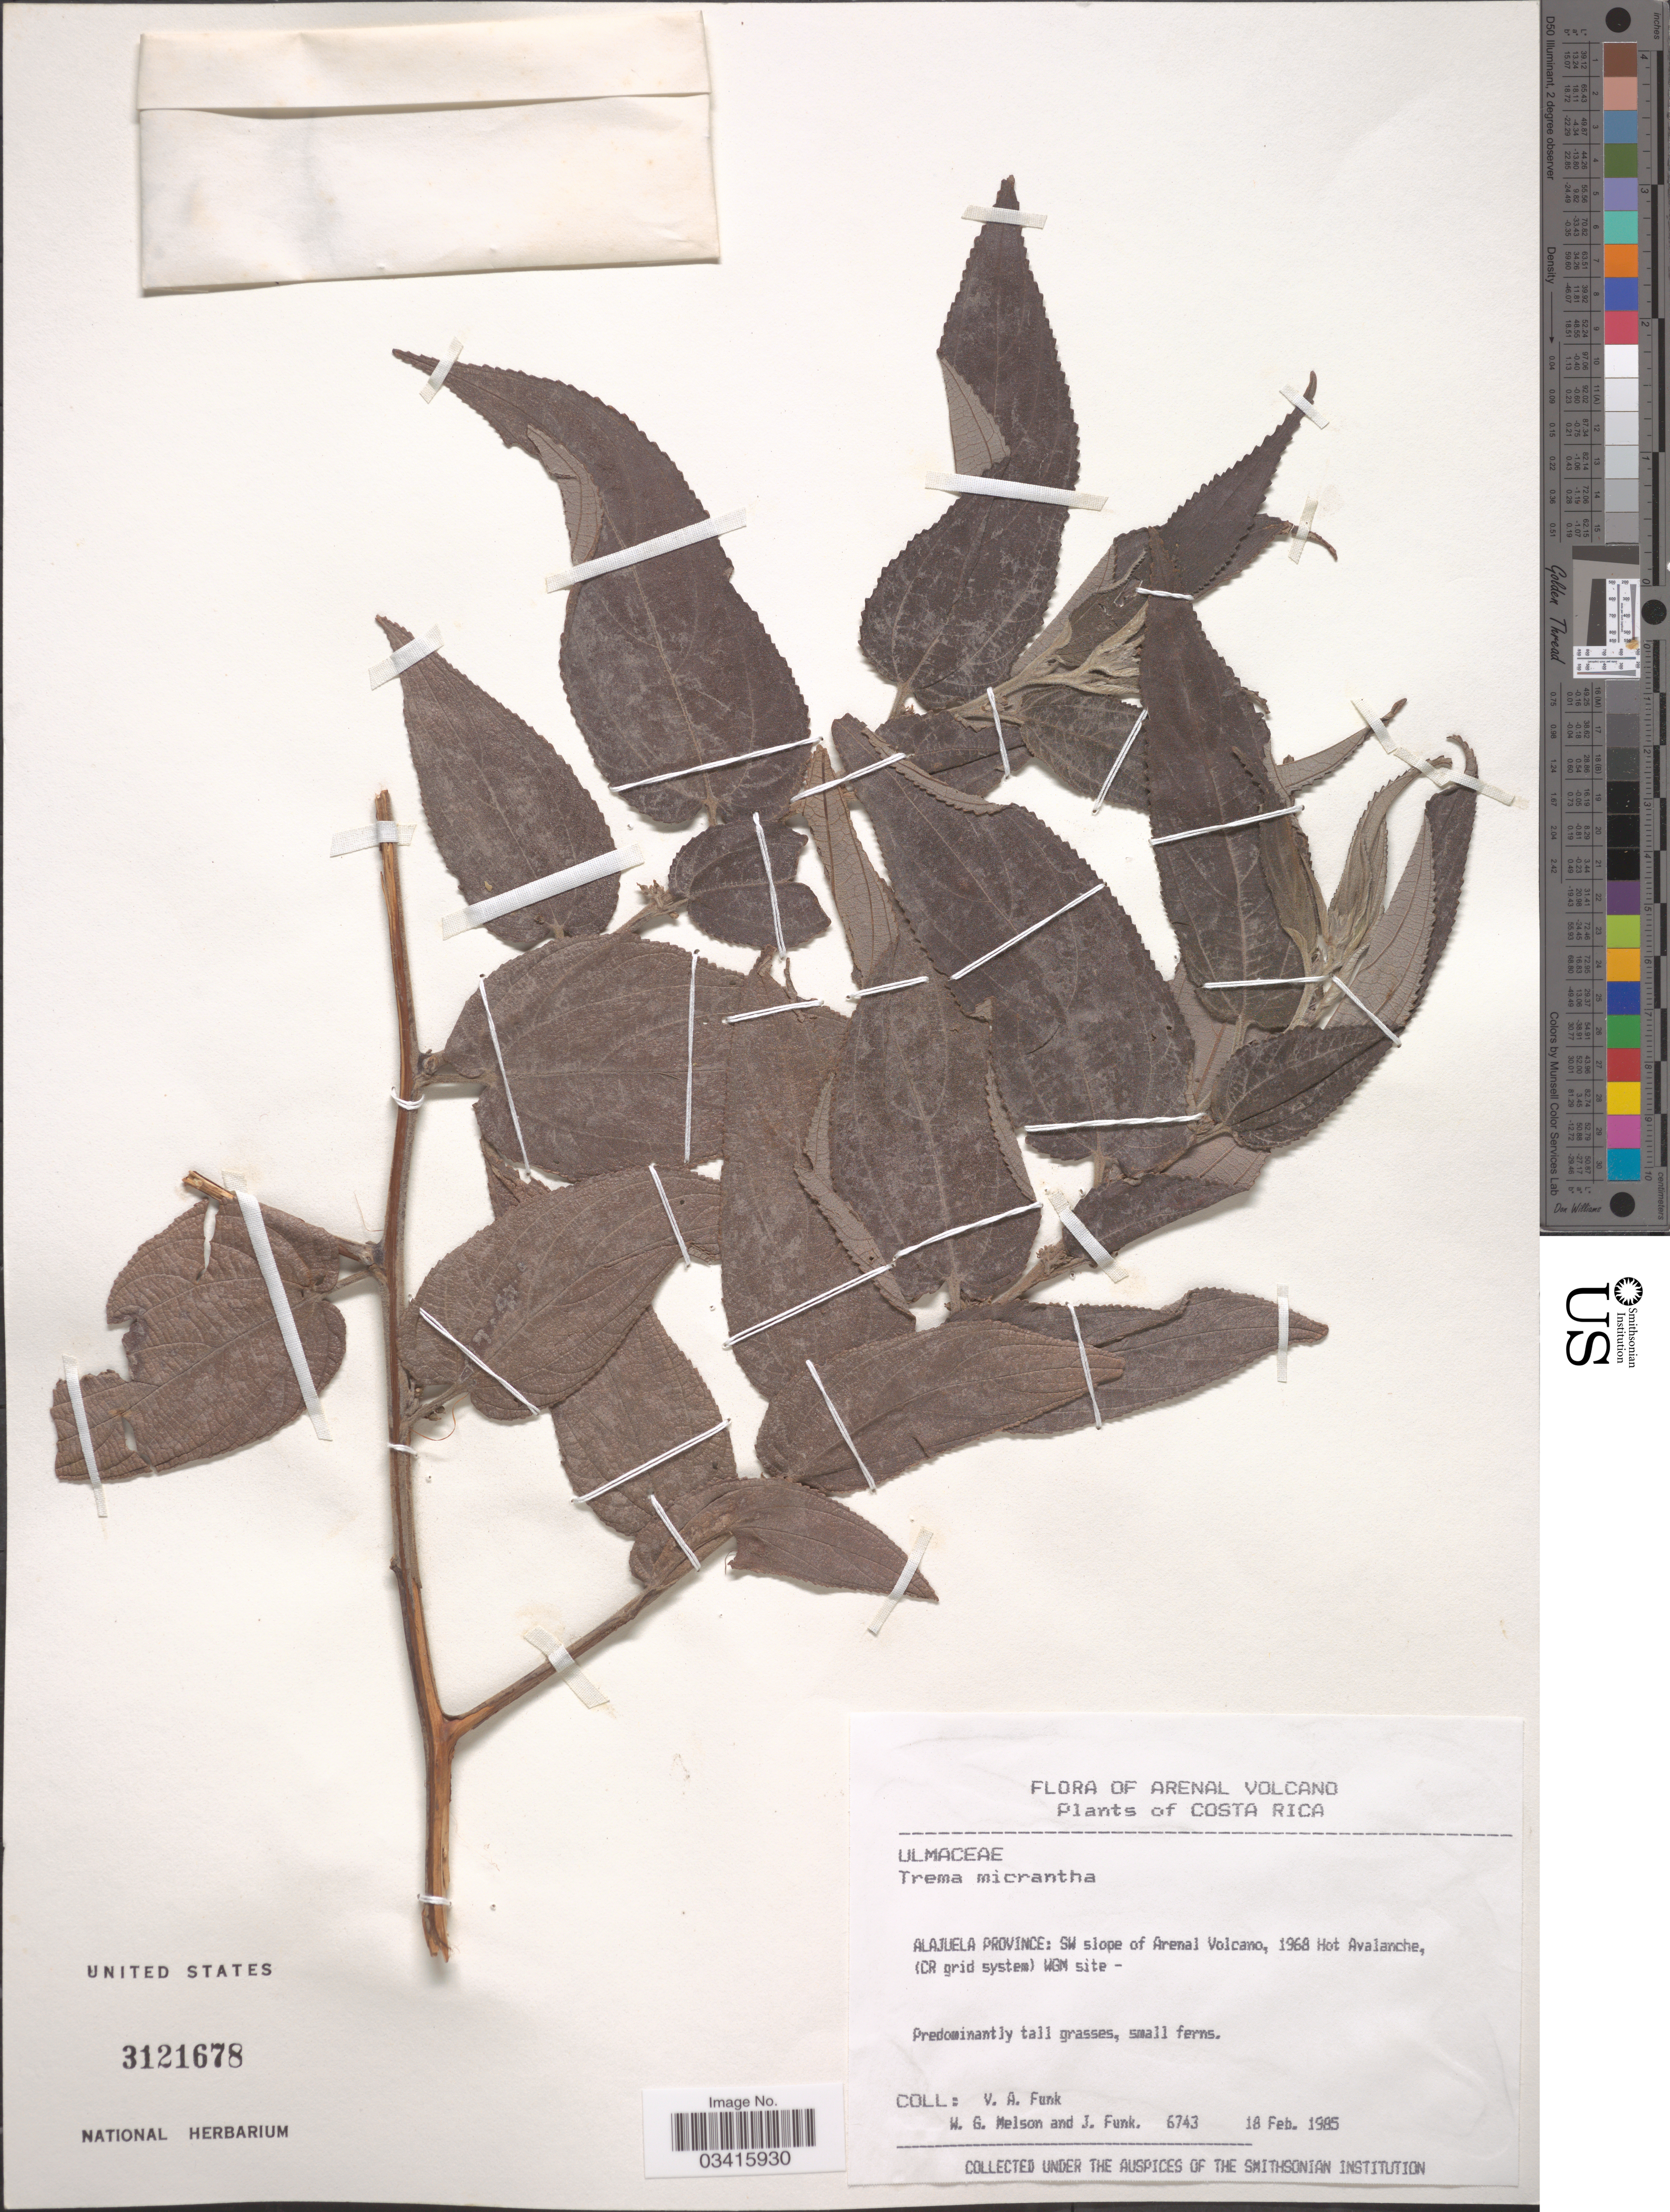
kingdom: Plantae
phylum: Tracheophyta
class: Magnoliopsida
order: Rosales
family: Cannabaceae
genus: Trema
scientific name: Trema micranthum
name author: (L.) Blume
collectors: V. Funk, W. Melson & J. Funk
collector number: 6743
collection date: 1985-02-18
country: Costa Rica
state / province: Alajuela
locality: Arenal Volcano. SW slope of Arenal Volcano, 1968 Hot Avalanche.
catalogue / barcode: US 3121678